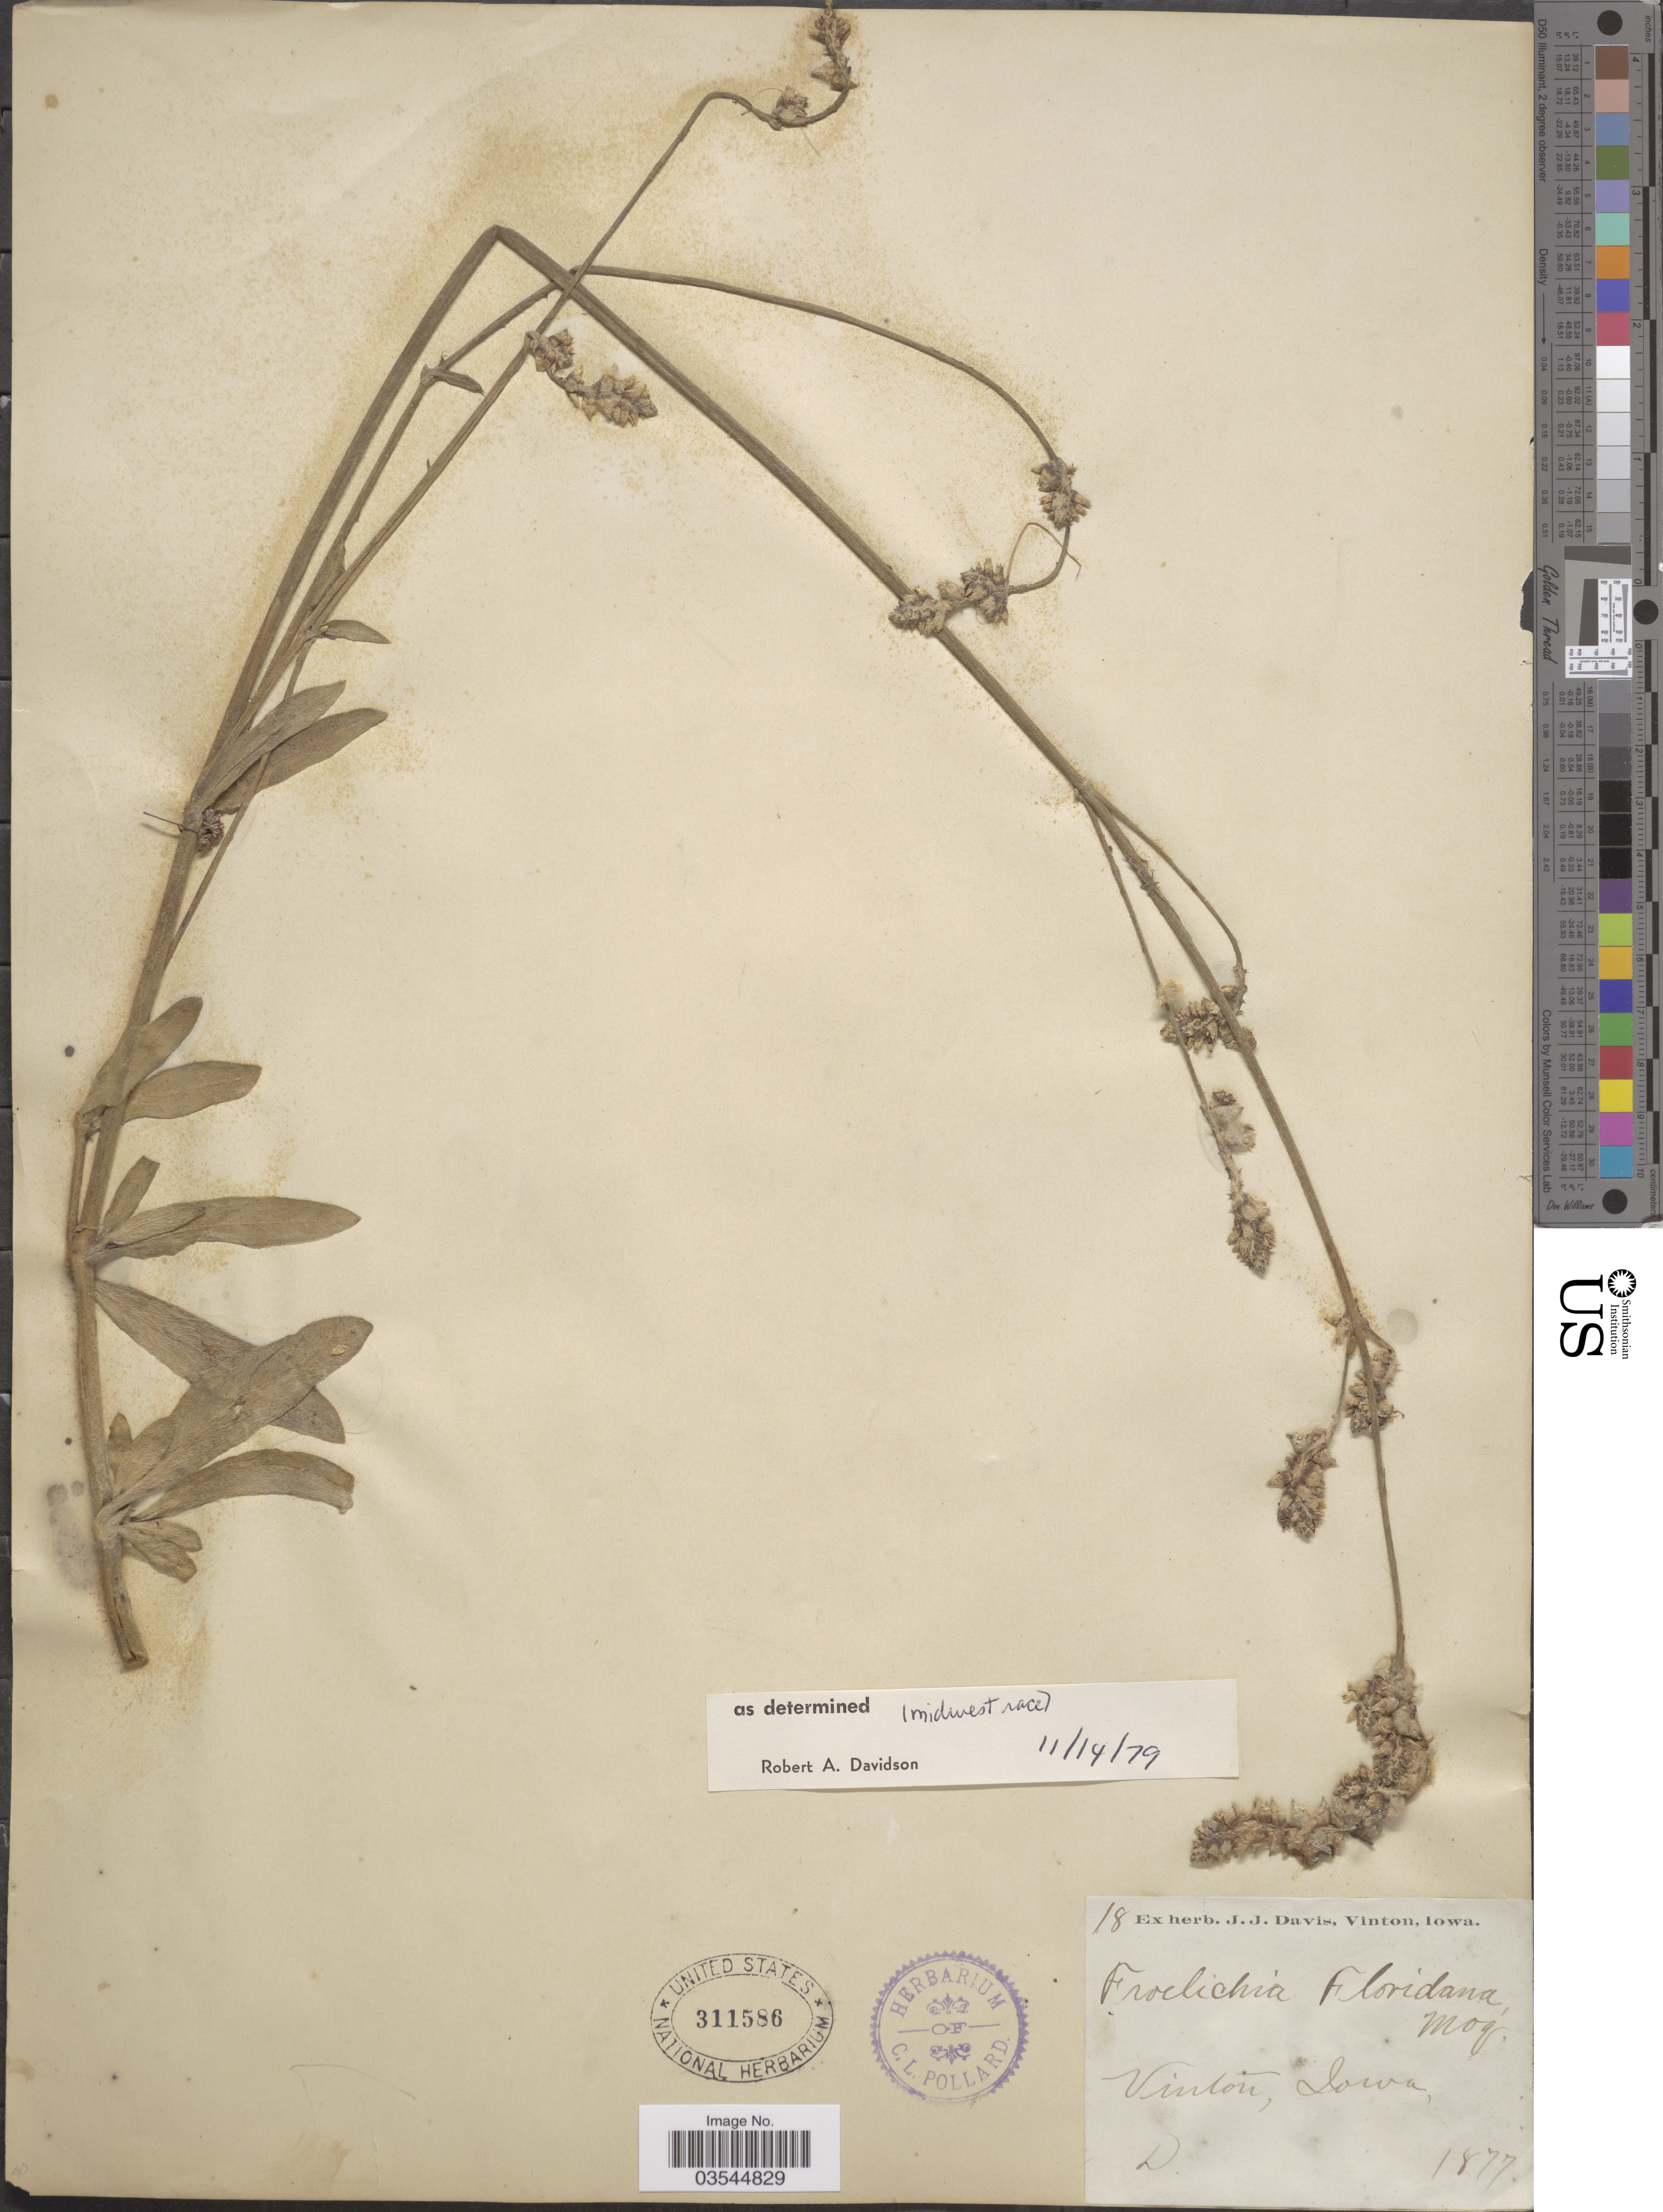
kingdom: Plantae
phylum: Tracheophyta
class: Magnoliopsida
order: Caryophyllales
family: Amaranthaceae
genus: Froelichia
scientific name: Froelichia floridana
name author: (Nutt.) Moq.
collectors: J. Davis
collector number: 18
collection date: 1877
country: United States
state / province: Iowa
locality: Vinton.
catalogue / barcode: US 311586